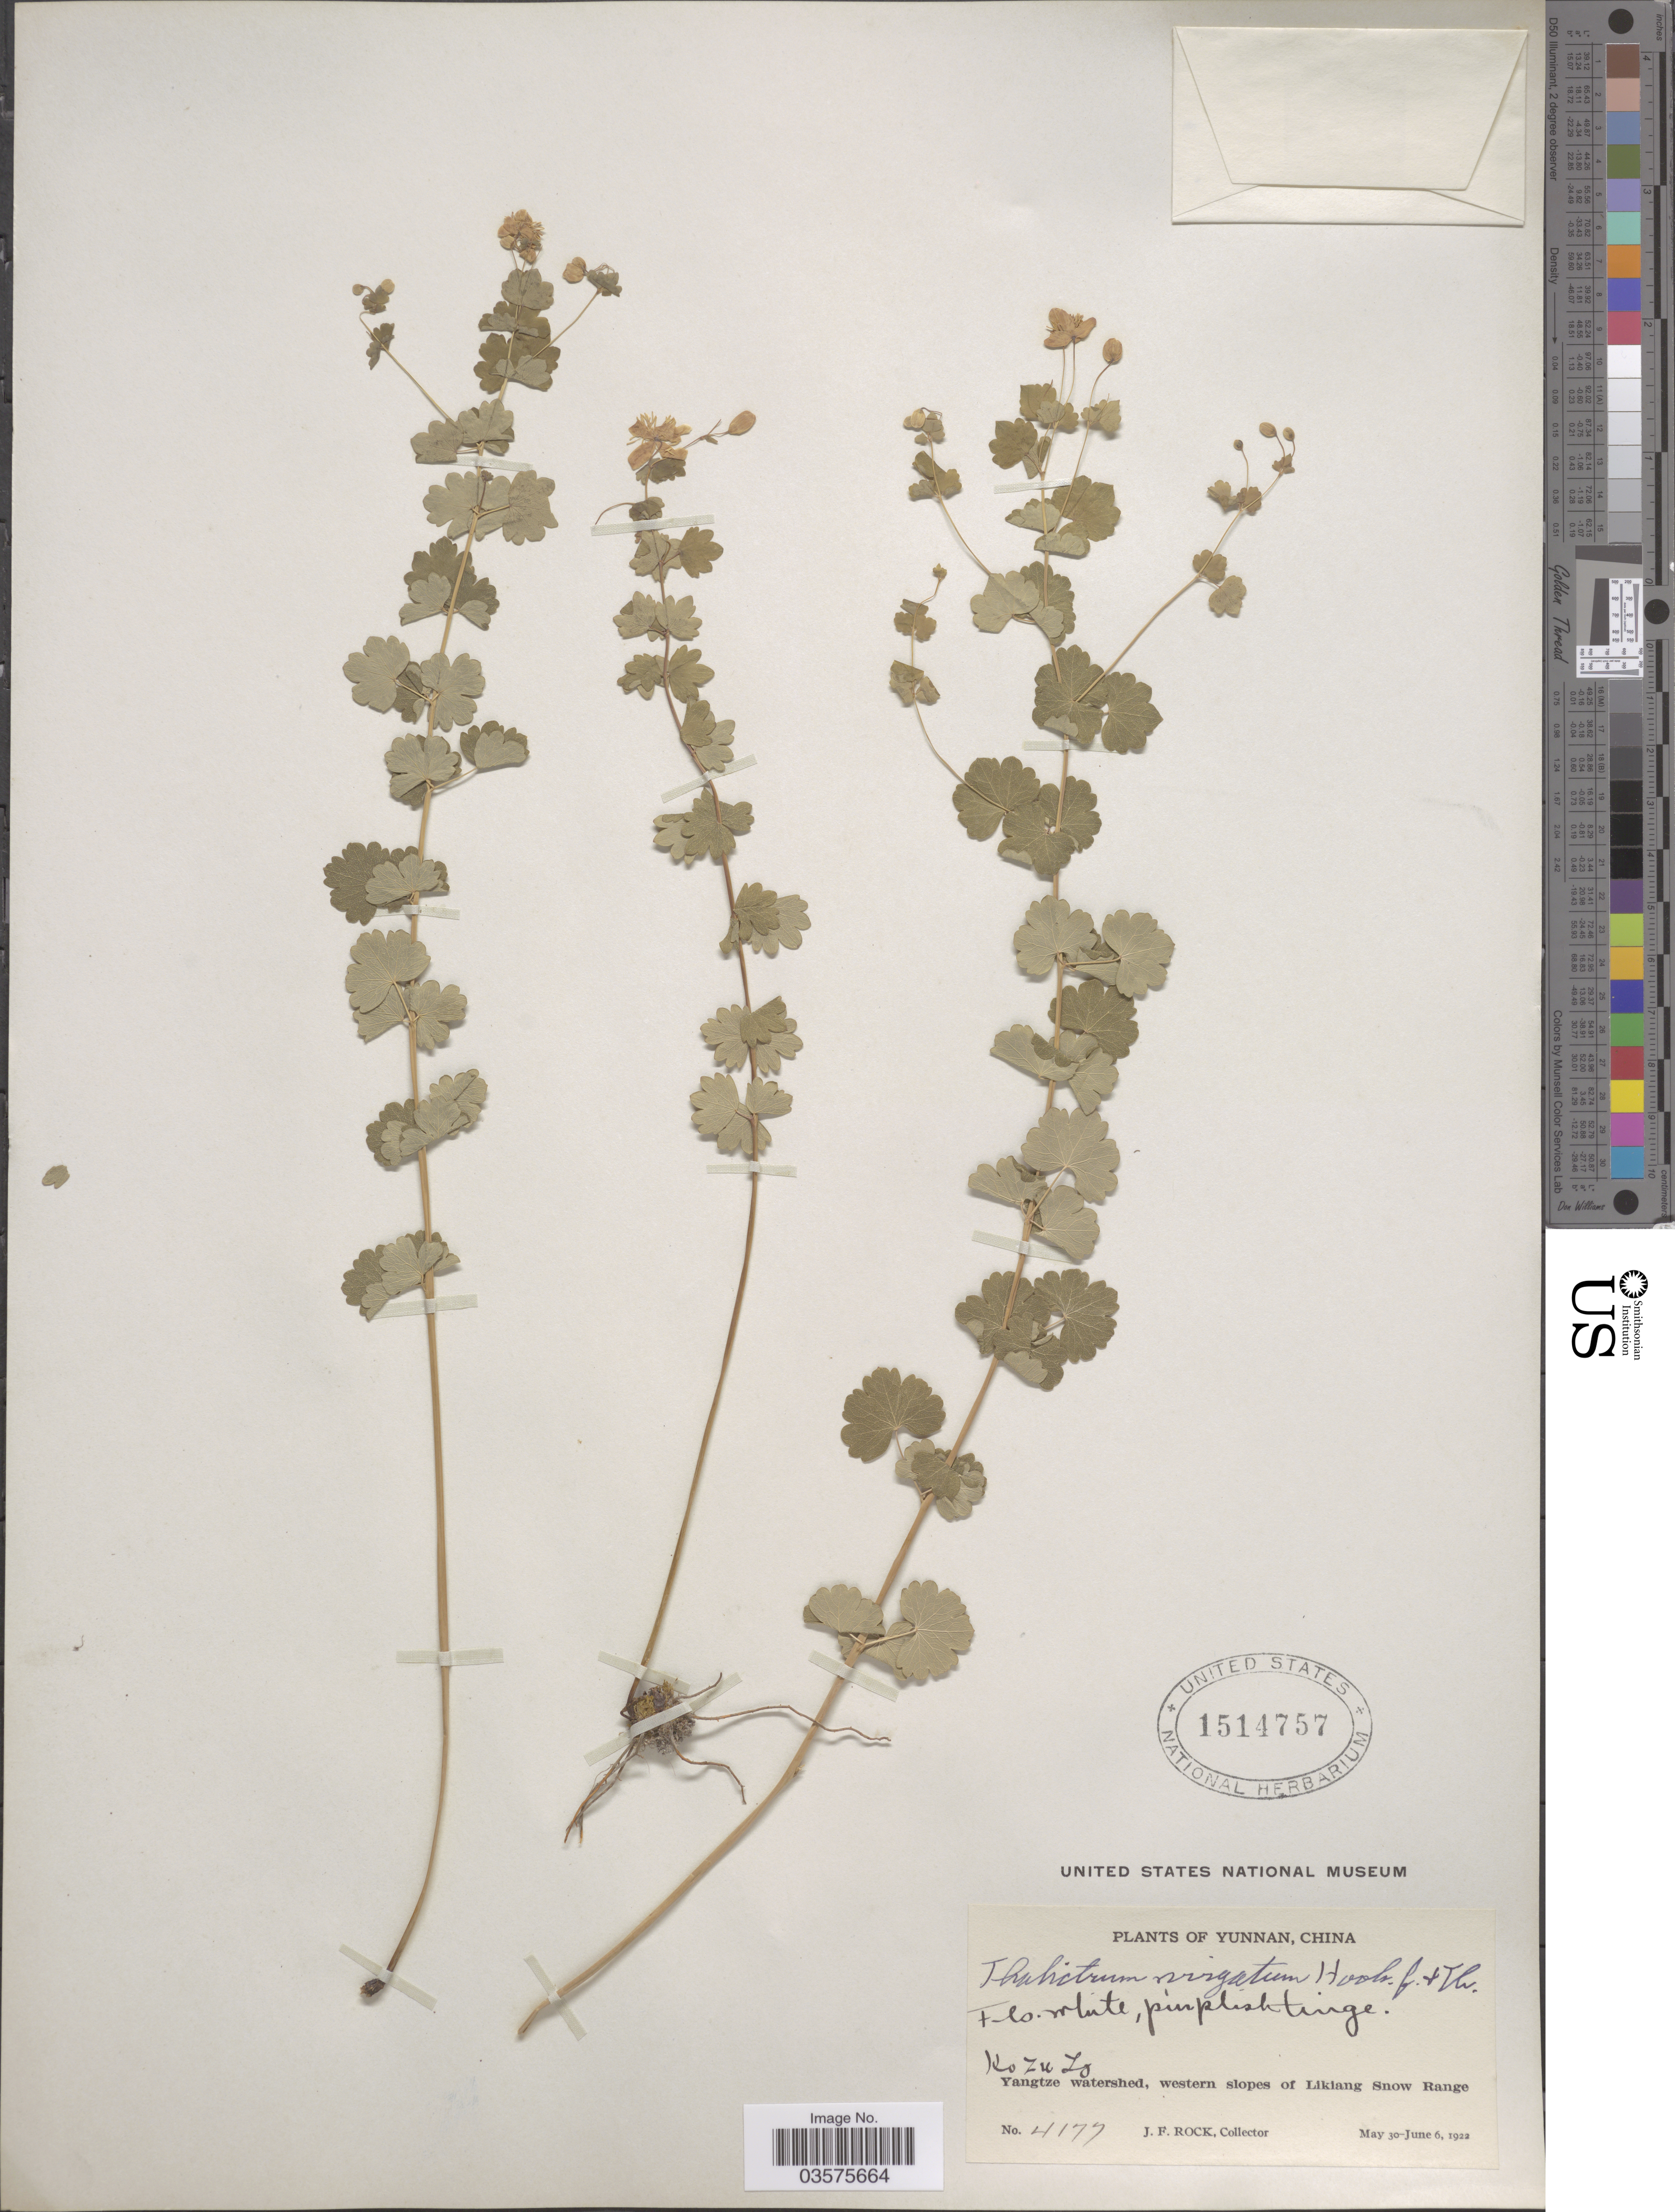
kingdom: Plantae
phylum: Tracheophyta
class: Magnoliopsida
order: Ranunculales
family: Ranunculaceae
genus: Thalictrum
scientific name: Thalictrum virgatum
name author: Hook. f. & Thomson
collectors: J. Rock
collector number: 4177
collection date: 1922-05-30/1922-06-06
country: China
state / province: Yunnan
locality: Kozu Lo. Yangtze watershed, western slopes of Likiang Snow Range.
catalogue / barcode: US 1514757